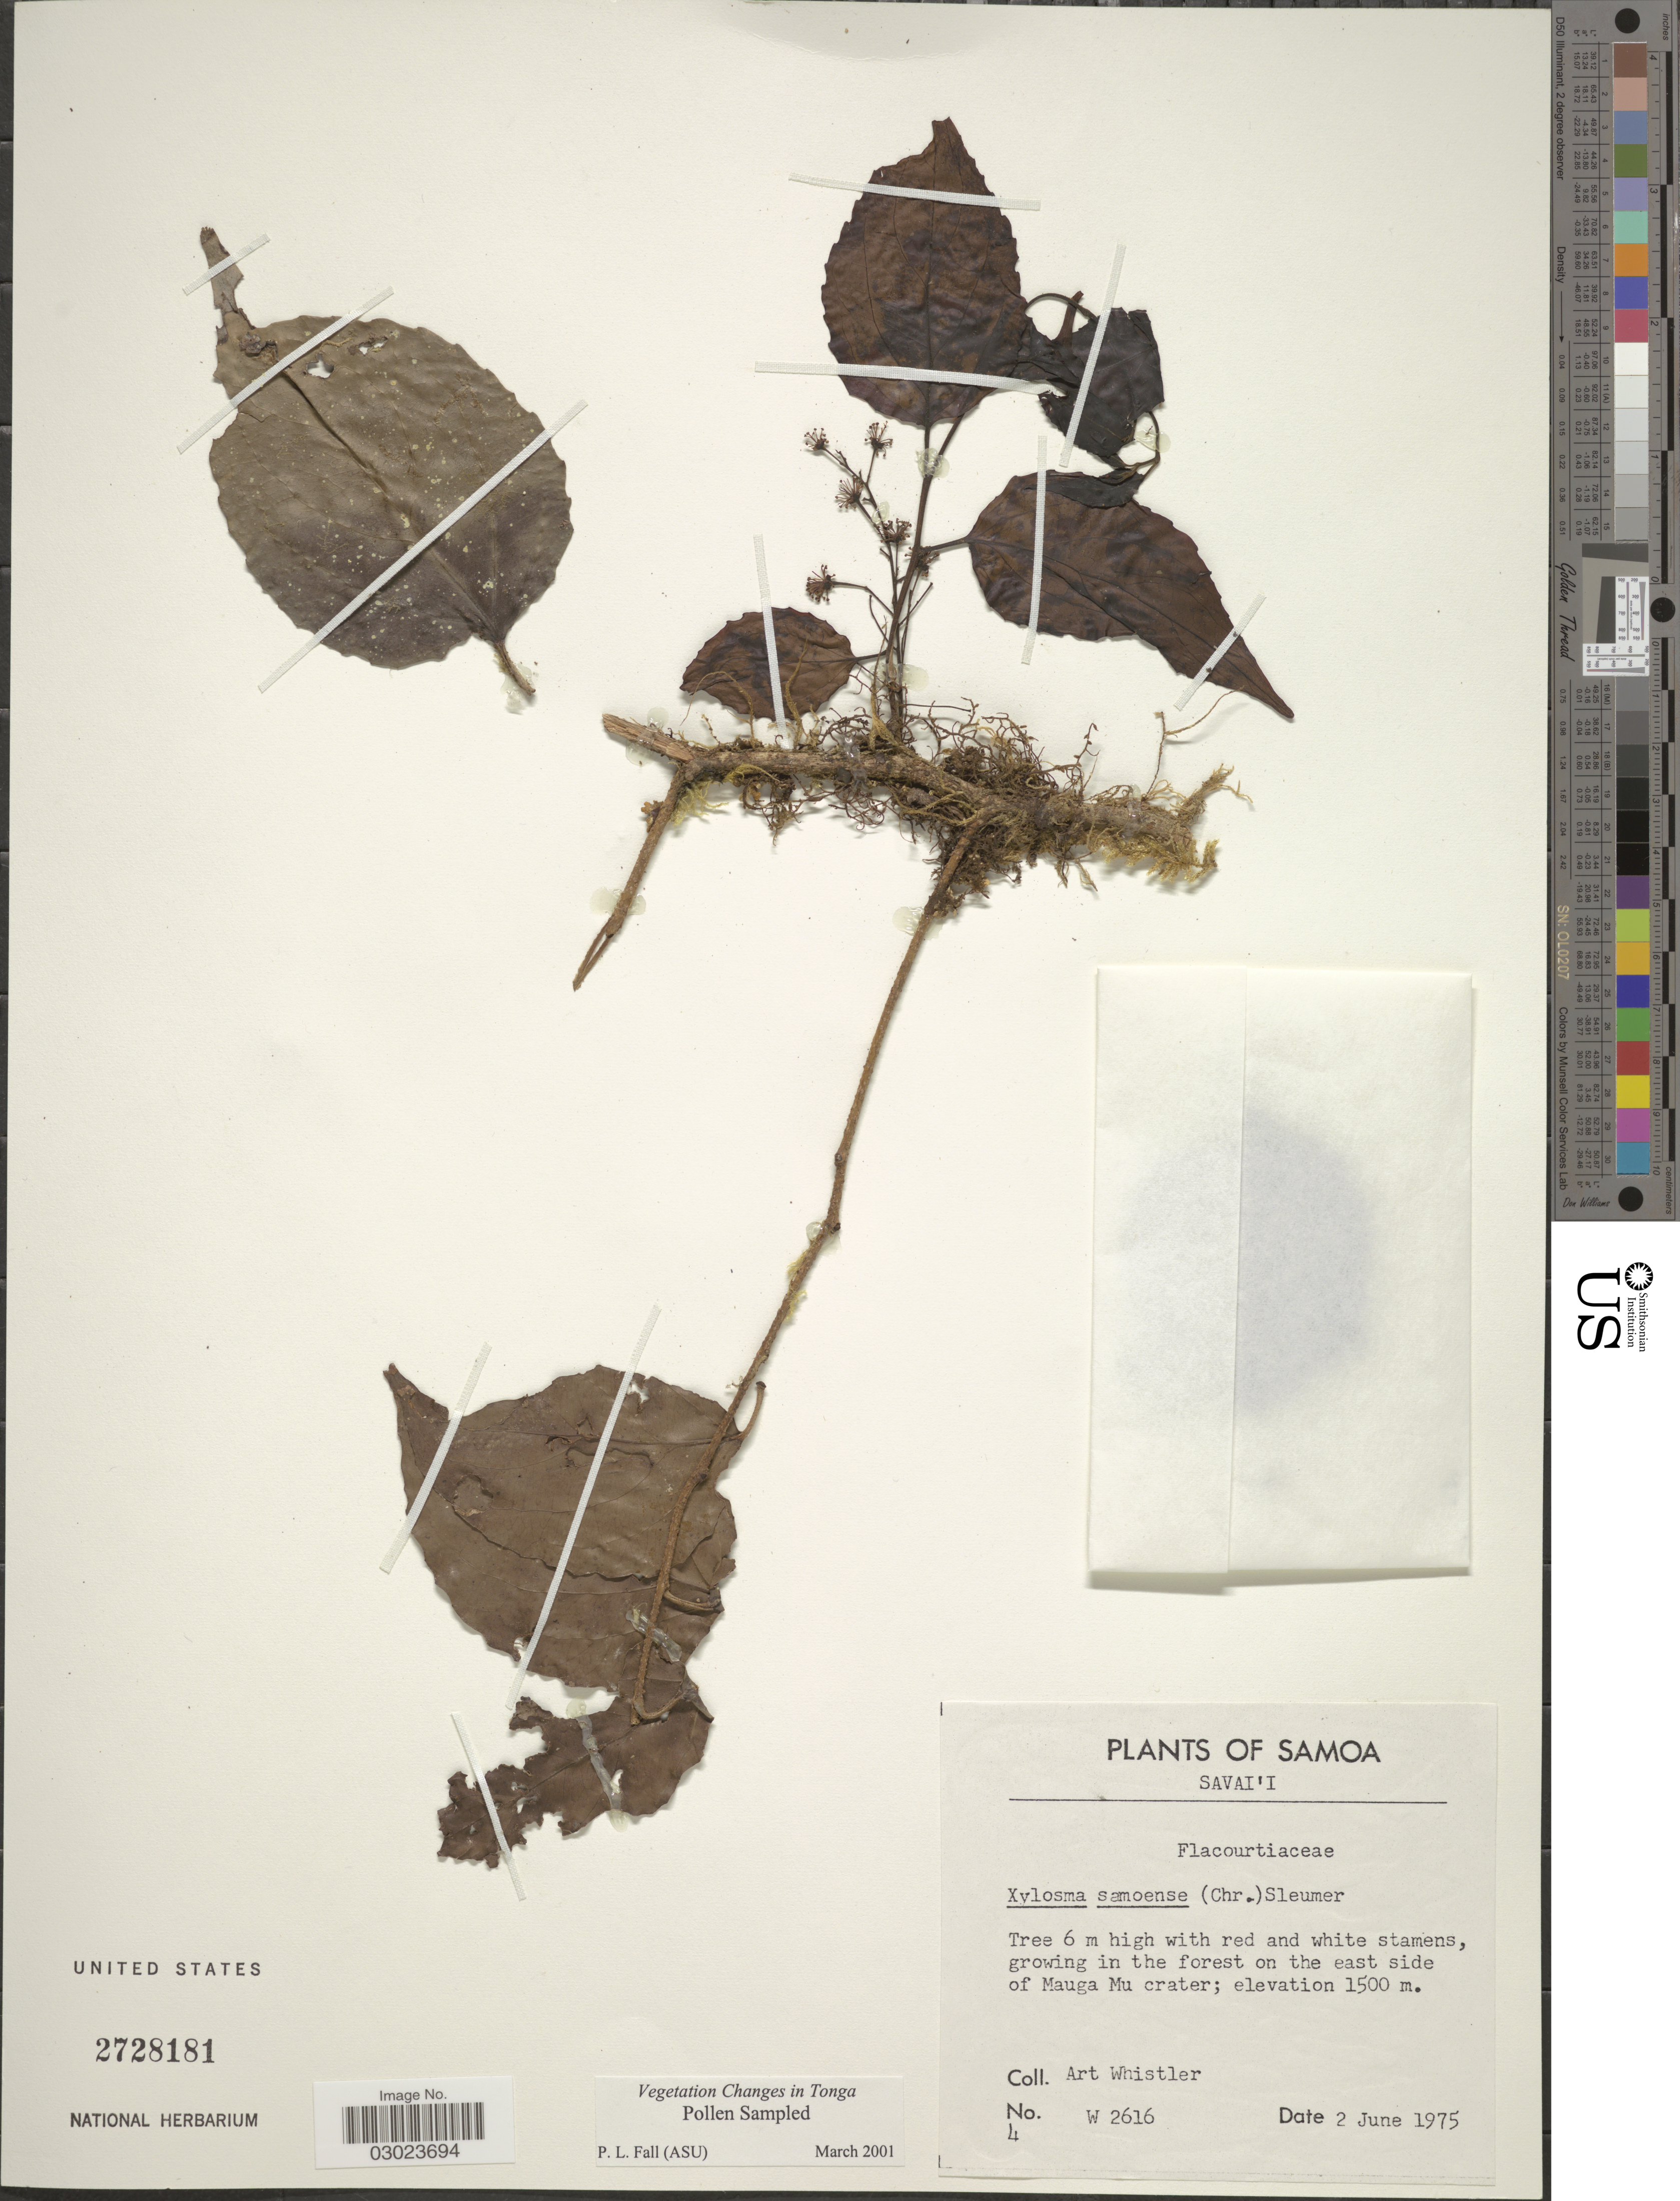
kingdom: Plantae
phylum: Tracheophyta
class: Magnoliopsida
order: Malpighiales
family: Salicaceae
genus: Xylosma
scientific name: Xylosma samoensis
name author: (Christoph.) Sleumer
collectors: A. Whistler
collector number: W 2616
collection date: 1975-06-02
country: Samoa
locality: Savai'i. Growing in the forest on the east side of Mauga Mu crater.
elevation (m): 1500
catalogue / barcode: US 2728181